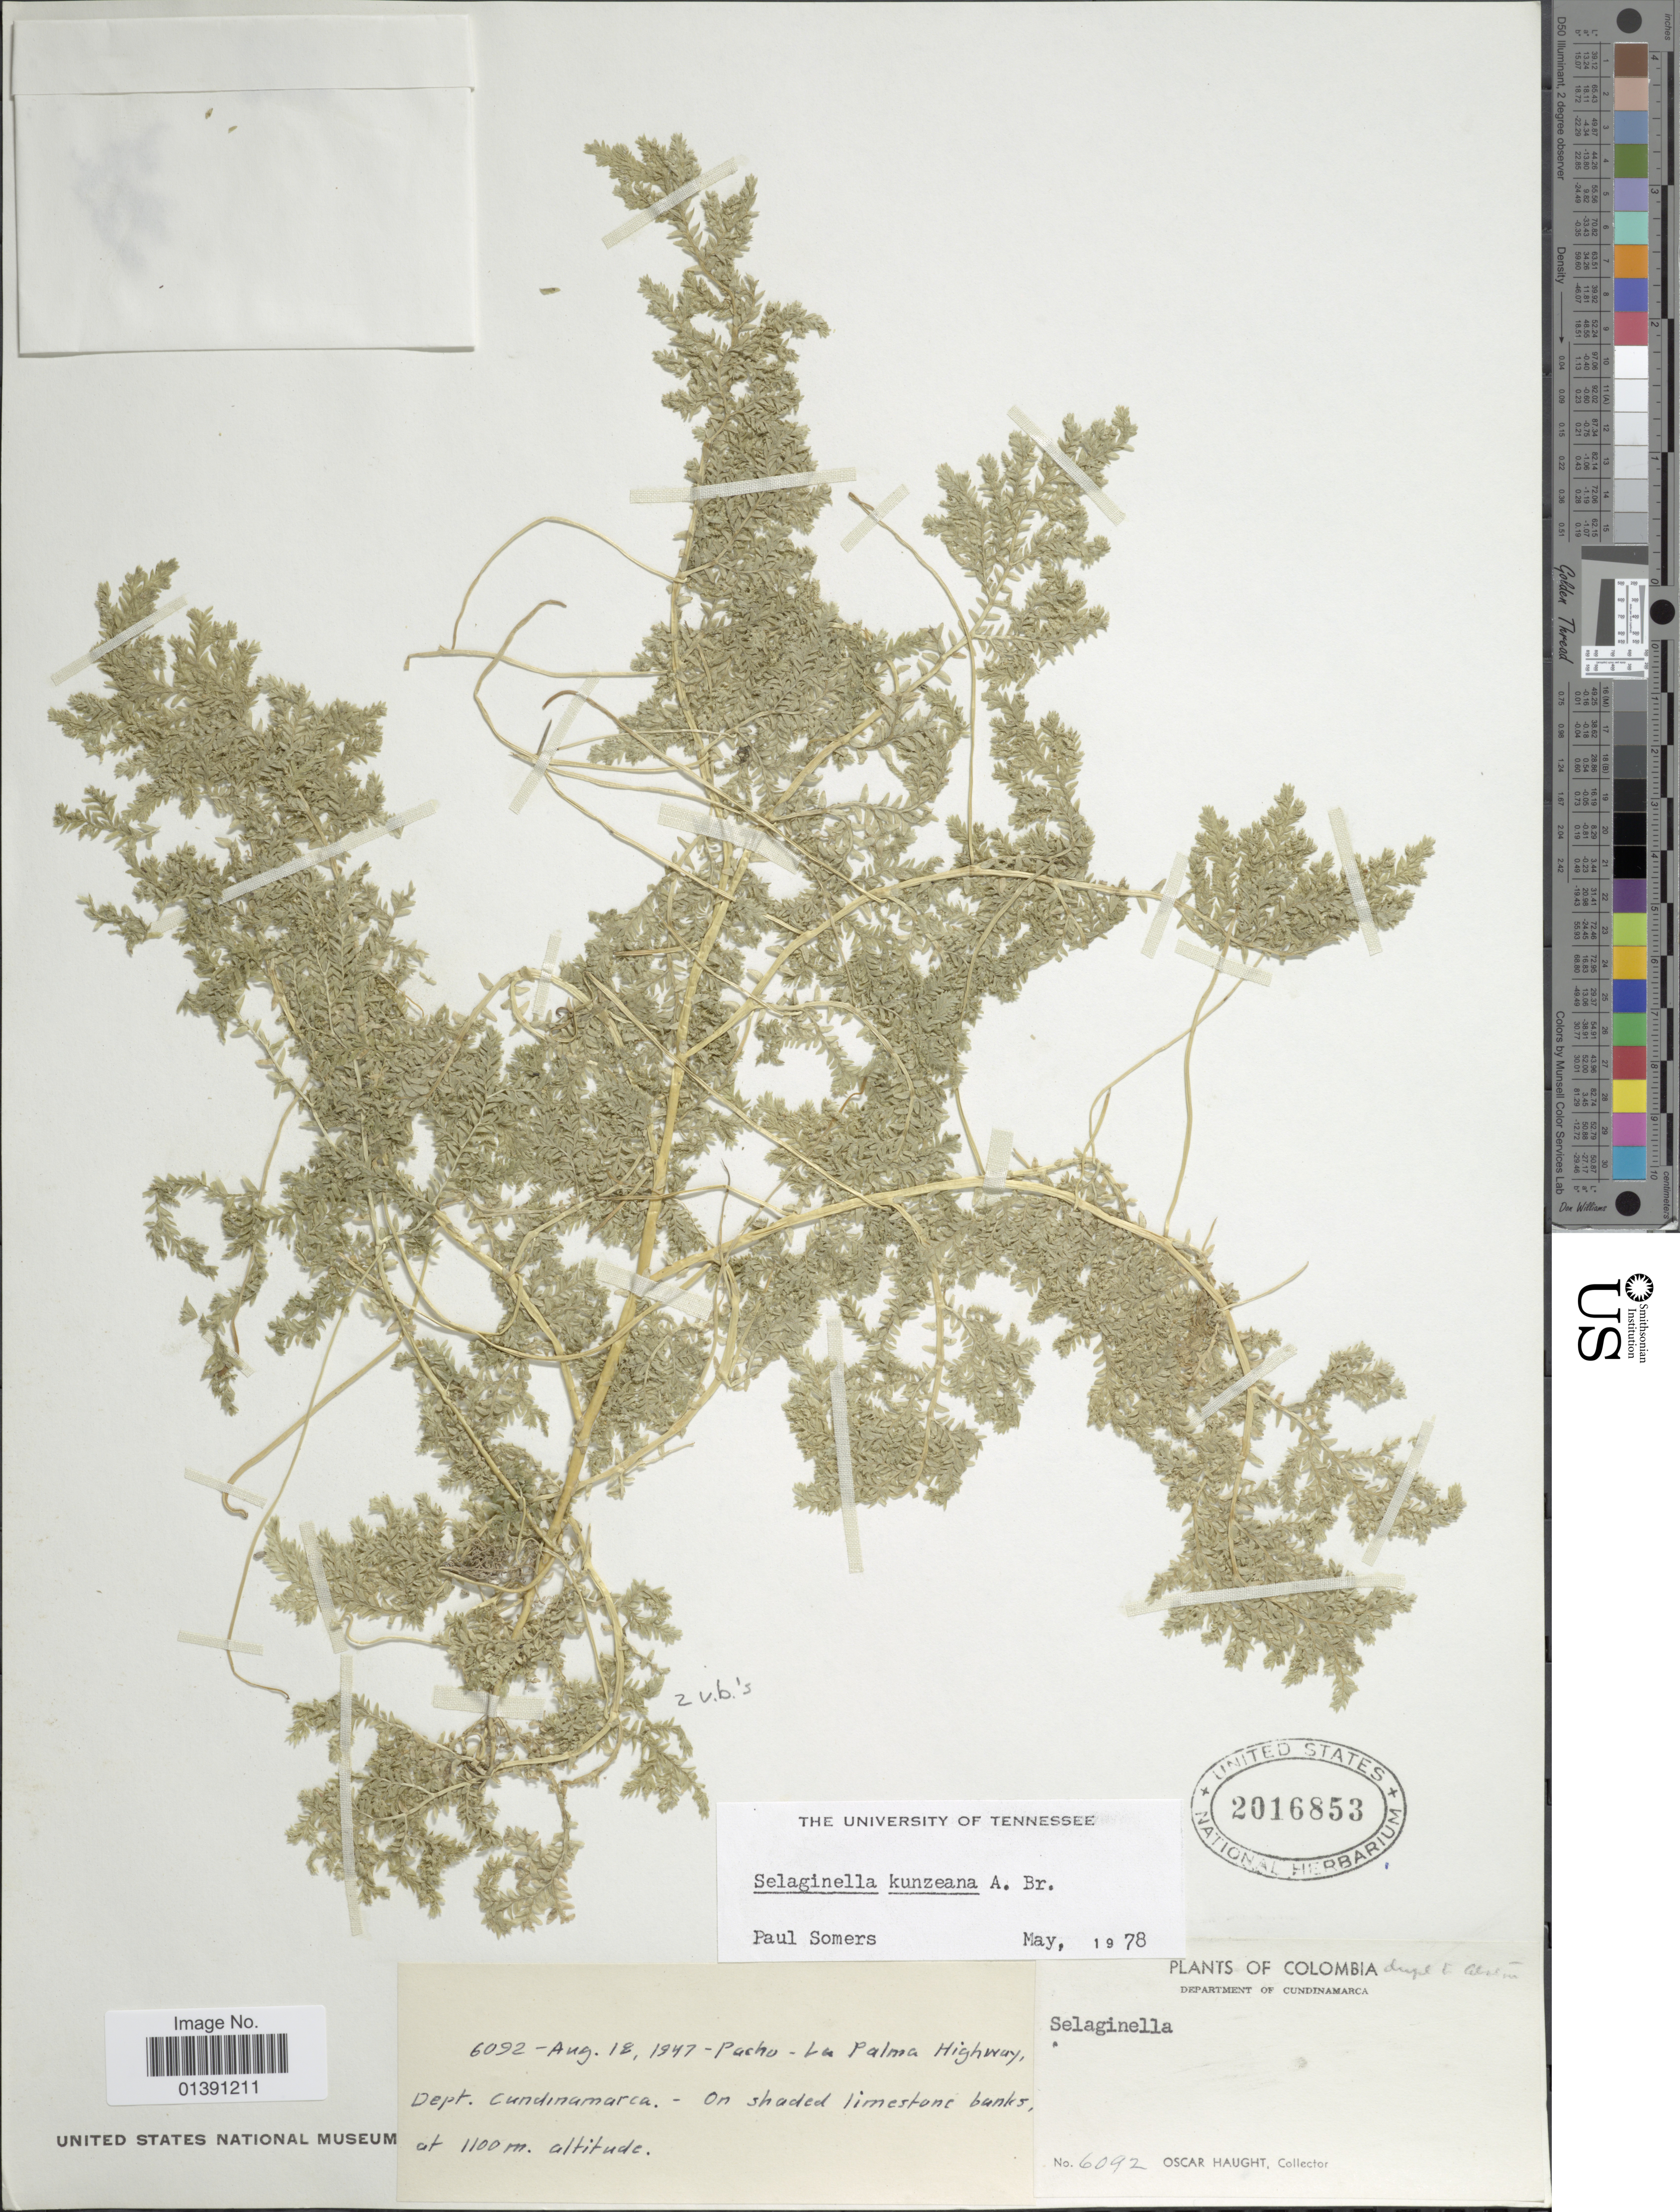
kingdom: Plantae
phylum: Tracheophyta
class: Lycopodiopsida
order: Selaginellales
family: Selaginellaceae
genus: Selaginella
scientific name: Selaginella kunzeana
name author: A. Br.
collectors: O. L. Haught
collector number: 6092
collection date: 1947-08-18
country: Colombia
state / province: Cundinamarca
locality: La Palma Highway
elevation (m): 1100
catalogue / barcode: US 2016853